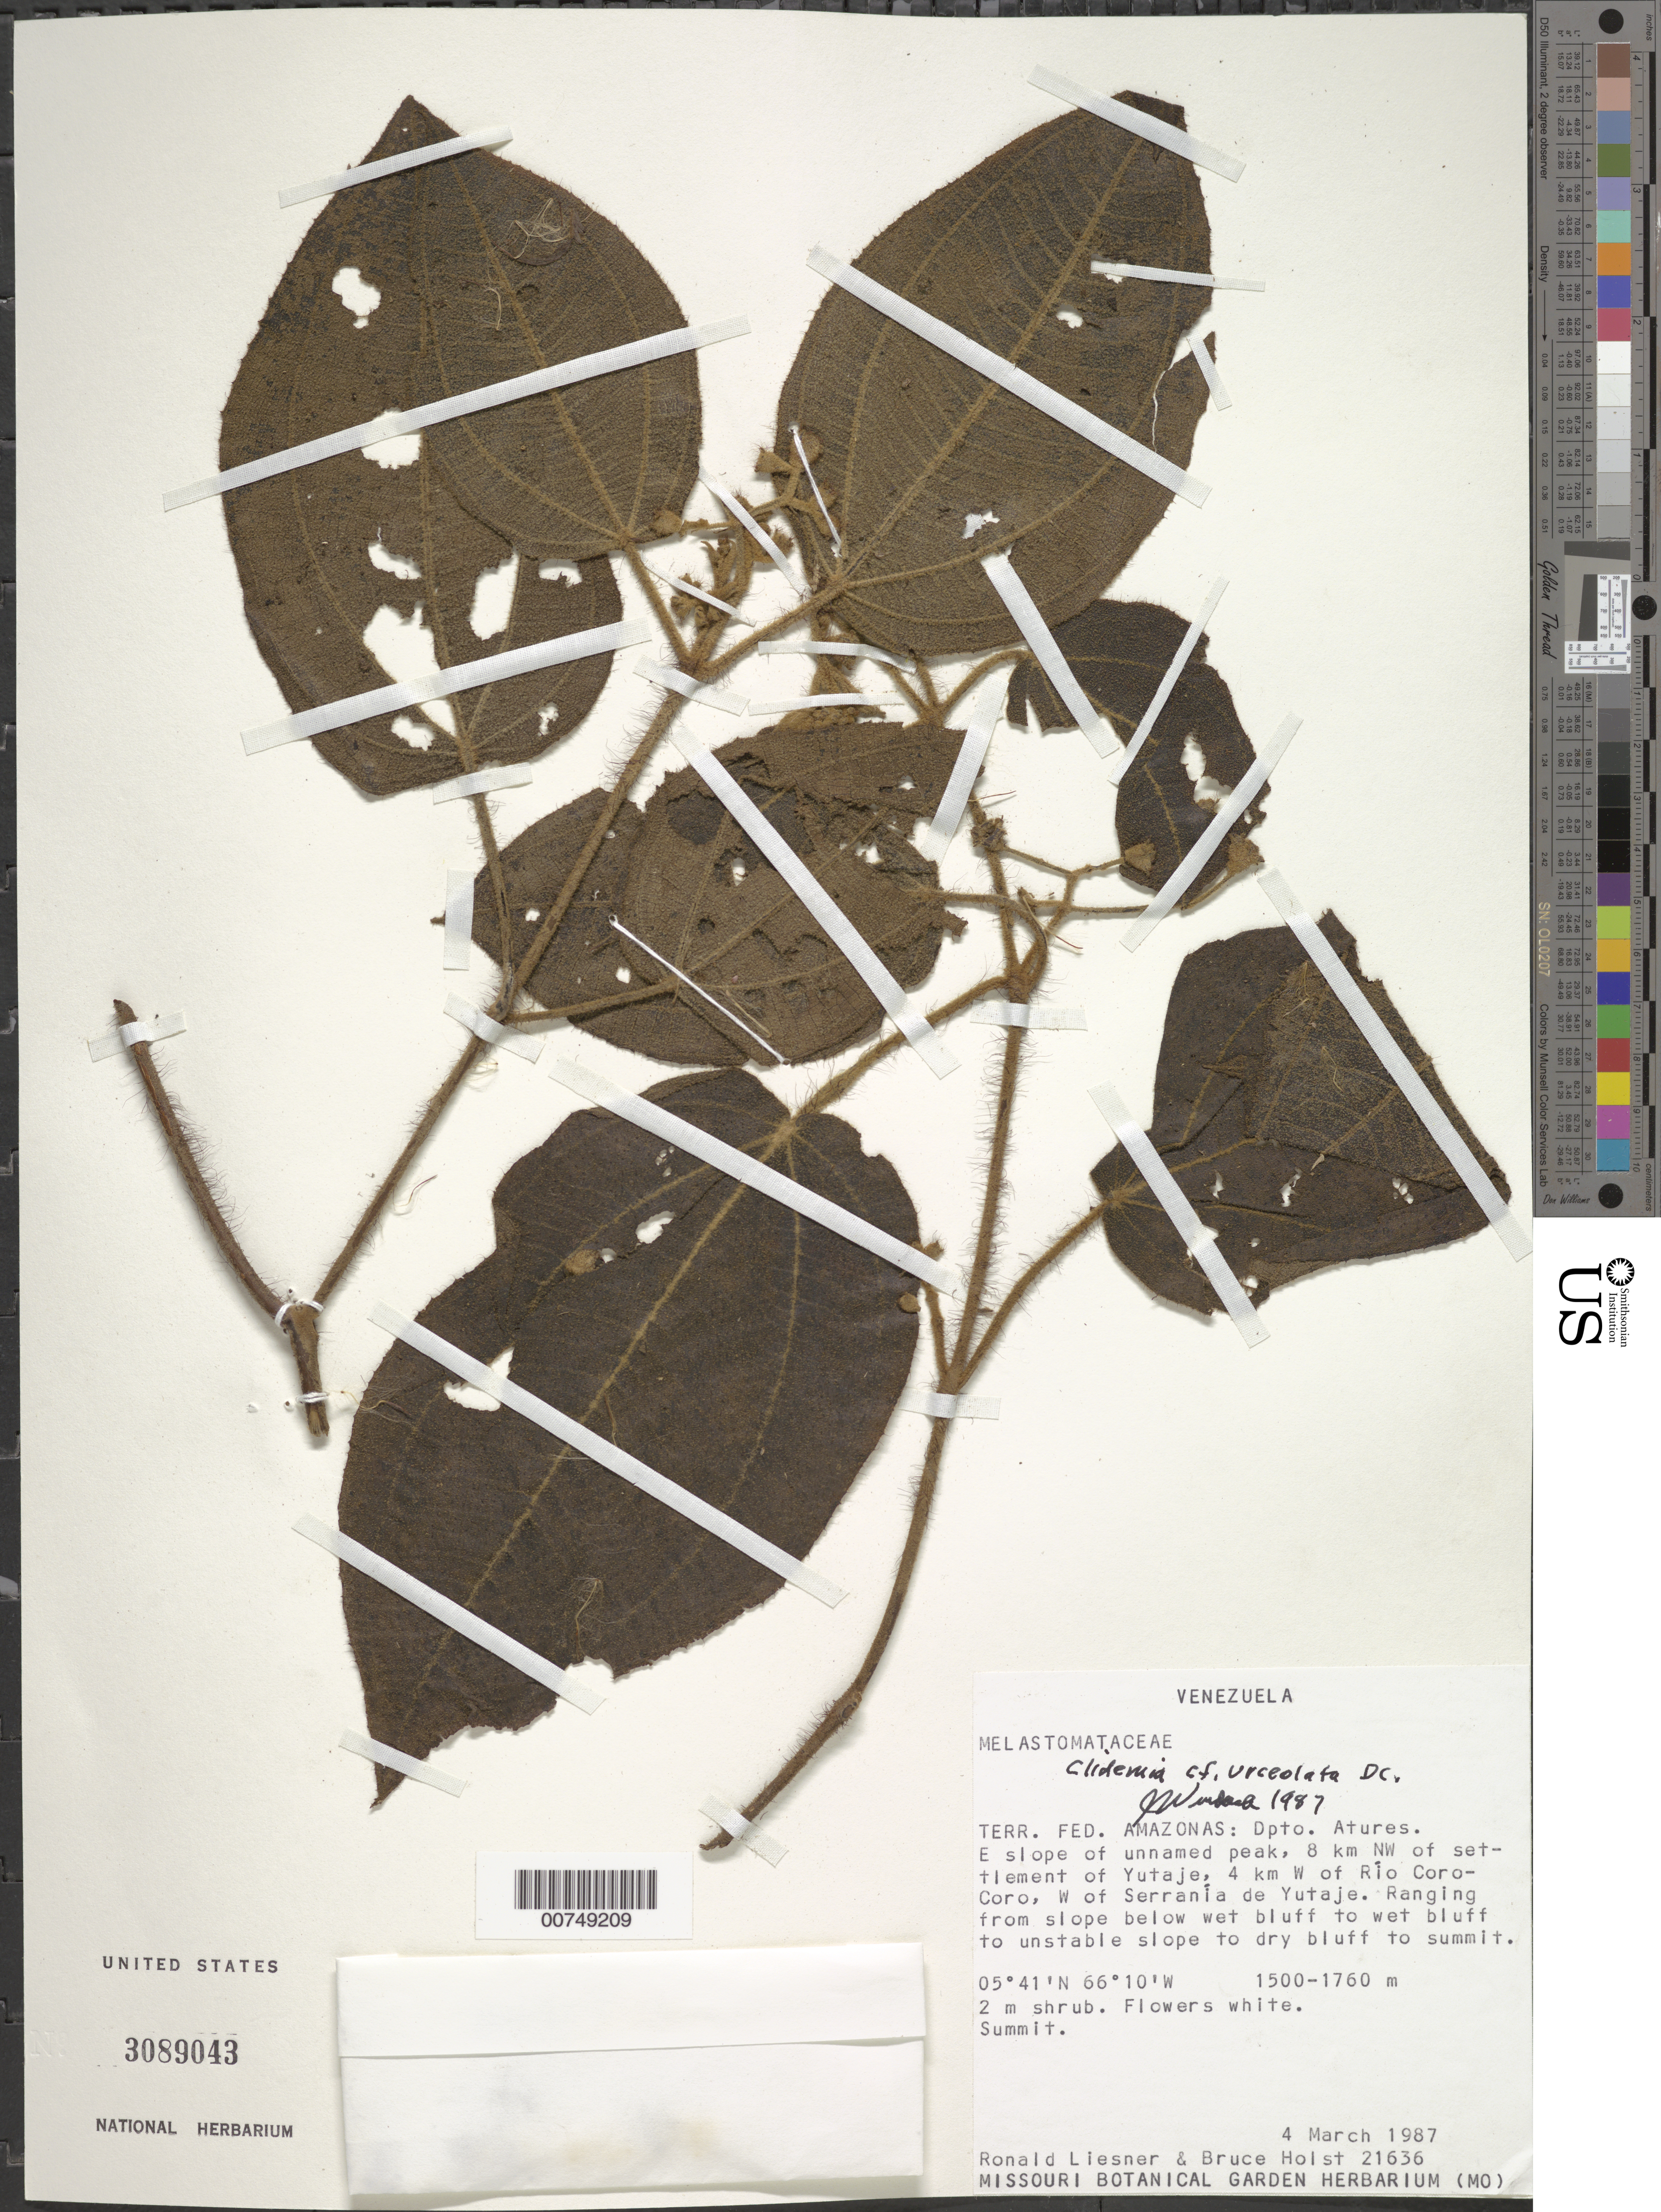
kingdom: Plantae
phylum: Tracheophyta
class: Magnoliopsida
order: Myrtales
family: Melastomataceae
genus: Clidemia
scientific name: Clidemia urceolata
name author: DC.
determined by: Wurdack, John J., (US), US (UNITED STATES)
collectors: R. L. Liesner & B. Holst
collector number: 21636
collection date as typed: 4-Mar-87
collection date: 1987-03-04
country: Venezuela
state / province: Amazonas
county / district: Atures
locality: Yutajé settlement, 8 km NW of; 4 km W of Río Coro-Coro, W of Serrania de Yutajé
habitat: Summit; ranging from slope below wet bluff to wet bluff to unstable slope to dry bluff to summit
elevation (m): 1500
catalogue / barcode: US 3089043